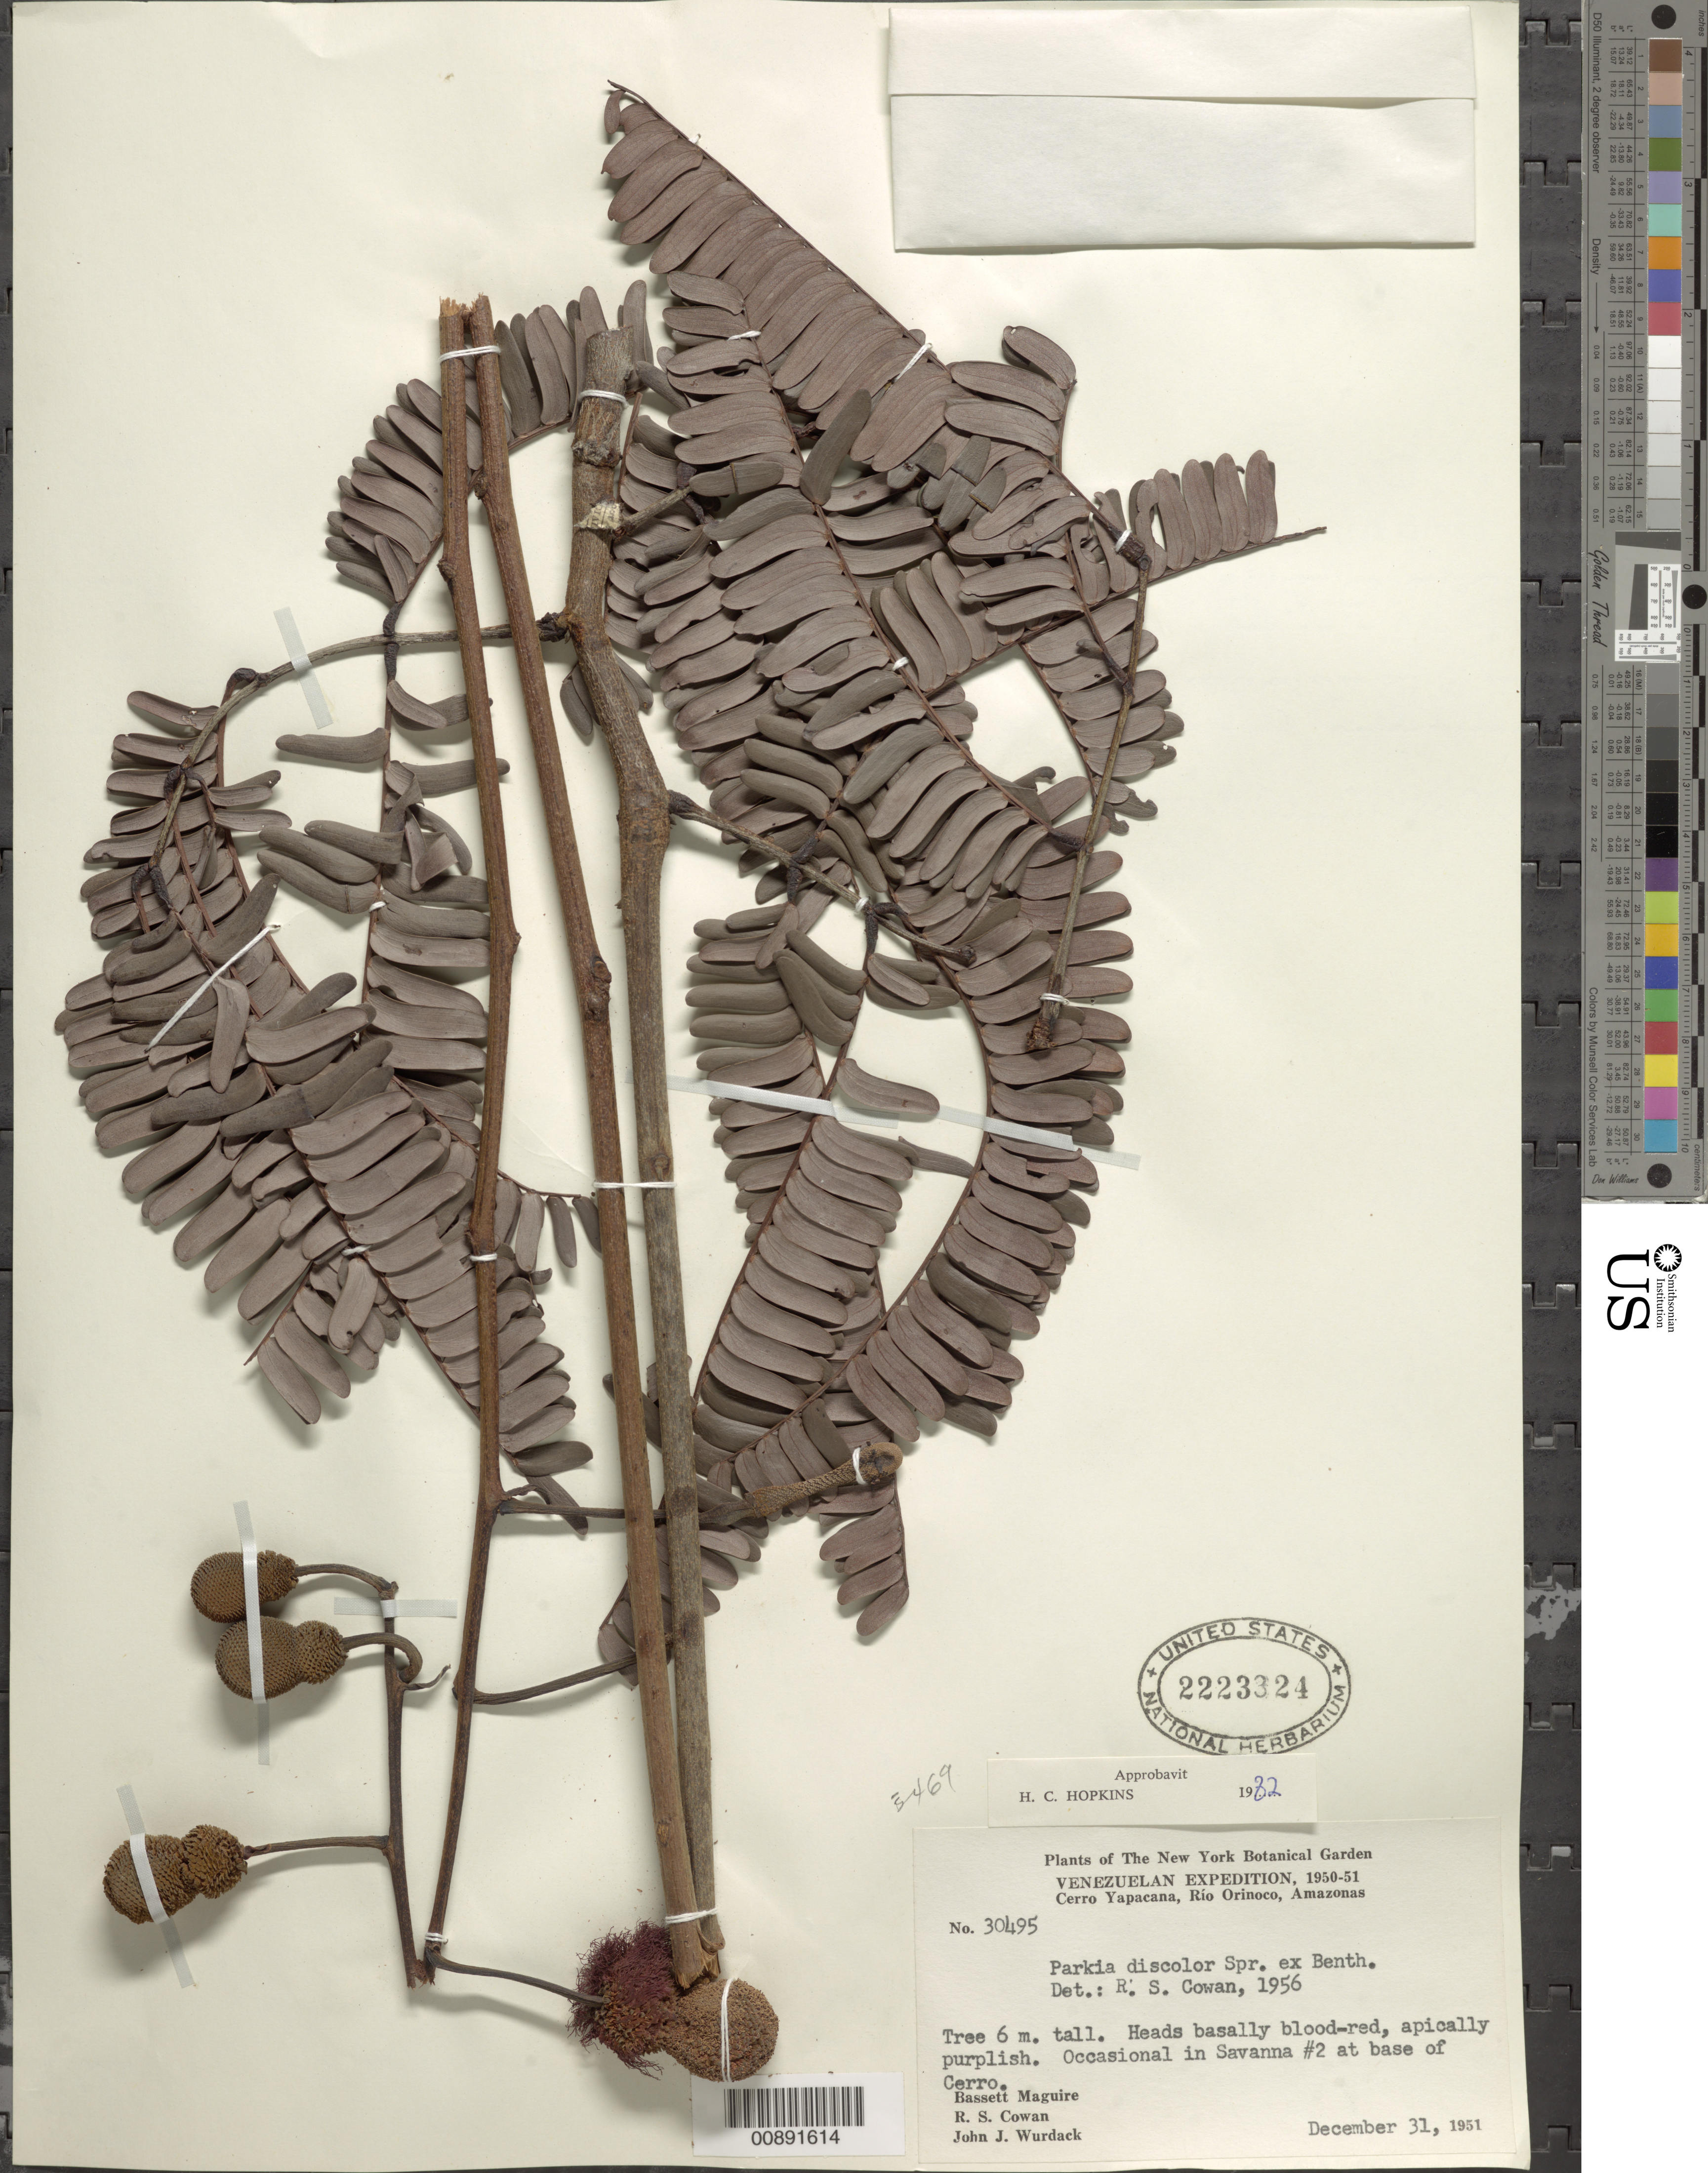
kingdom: Plantae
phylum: Tracheophyta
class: Magnoliopsida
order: Fabales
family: Fabaceae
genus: Parkia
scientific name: Parkia auriculata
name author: Spruce ex Benth.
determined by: Hopkins, H. C.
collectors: B. Maguire, R. S. Cowan & J. J. Wurdack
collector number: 30495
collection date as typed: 31-Dec-51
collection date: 1951-12-31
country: Venezuela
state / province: Amazonas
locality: Cerro Yapacána, Río Orinoco; Savanna No. 2, base of Cerro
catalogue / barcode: US 2223324